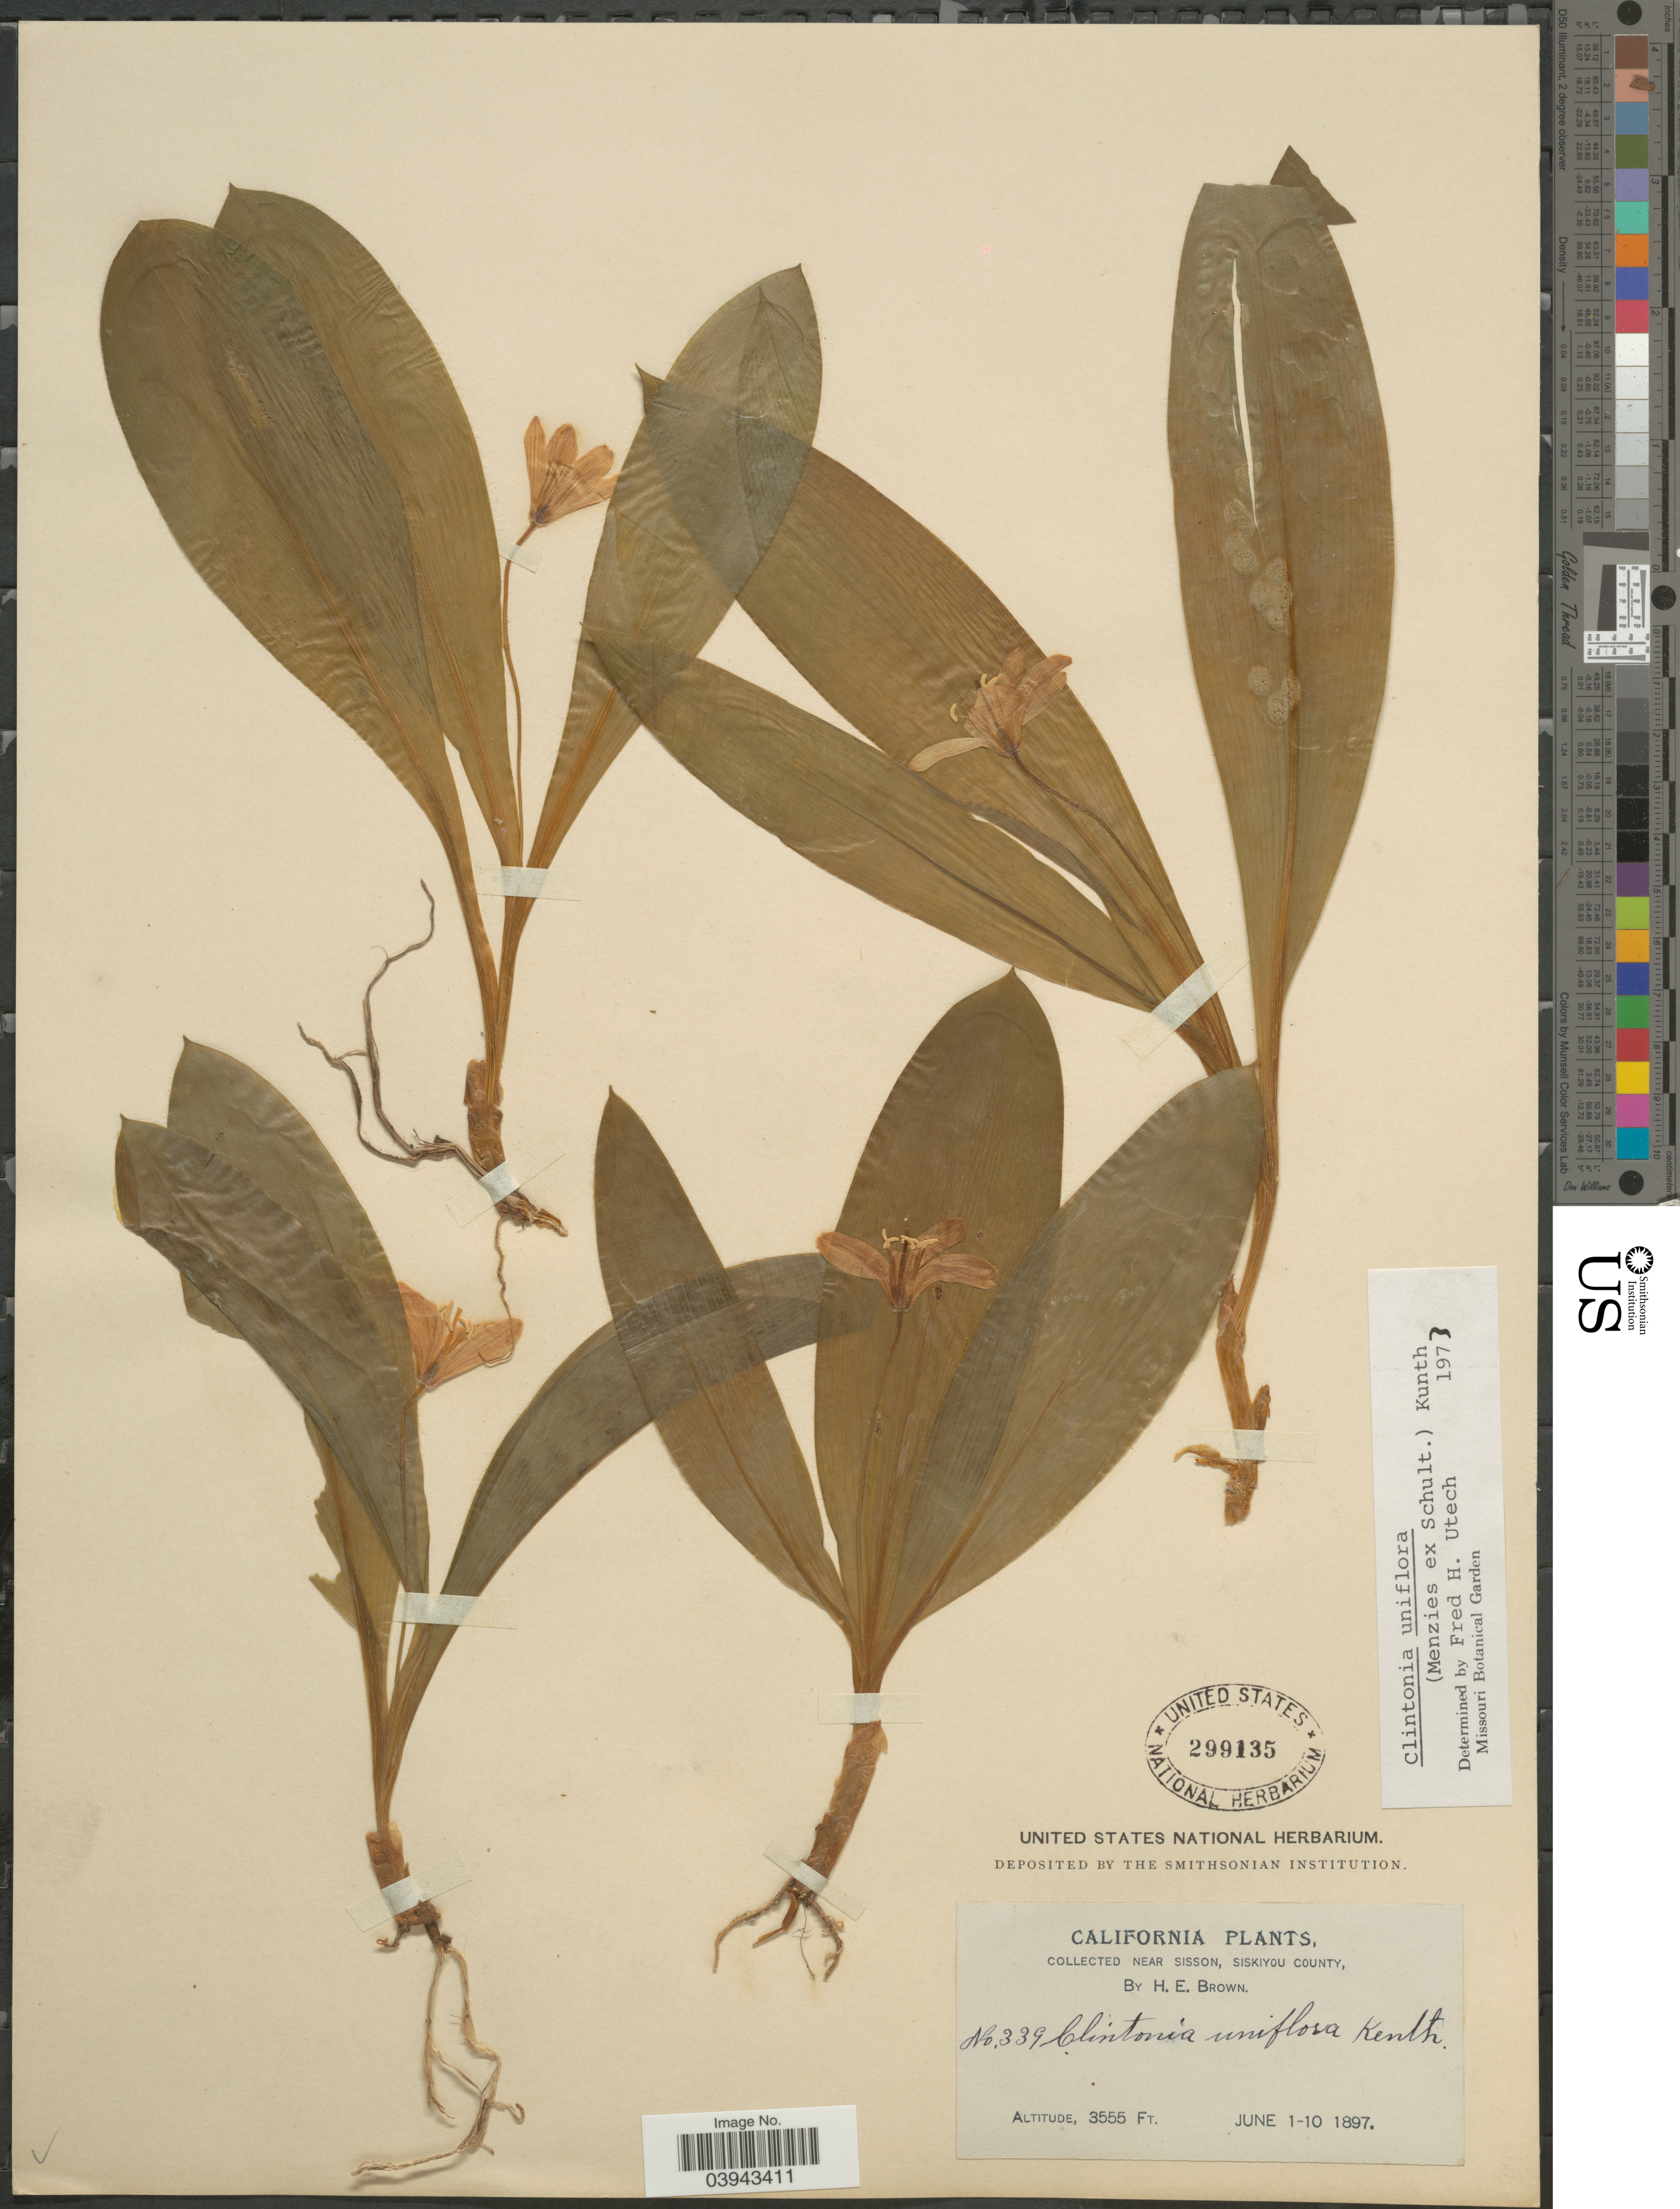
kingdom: Plantae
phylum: Tracheophyta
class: Liliopsida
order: Liliales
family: Liliaceae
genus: Clintonia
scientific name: Clintonia uniflora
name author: Kunth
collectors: H. E. Brown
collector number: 339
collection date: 1897-06-01/1897-06-10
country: United States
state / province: California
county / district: Siskiyou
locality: Near Sisson, Siskiyou County.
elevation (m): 1084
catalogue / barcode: US 299135